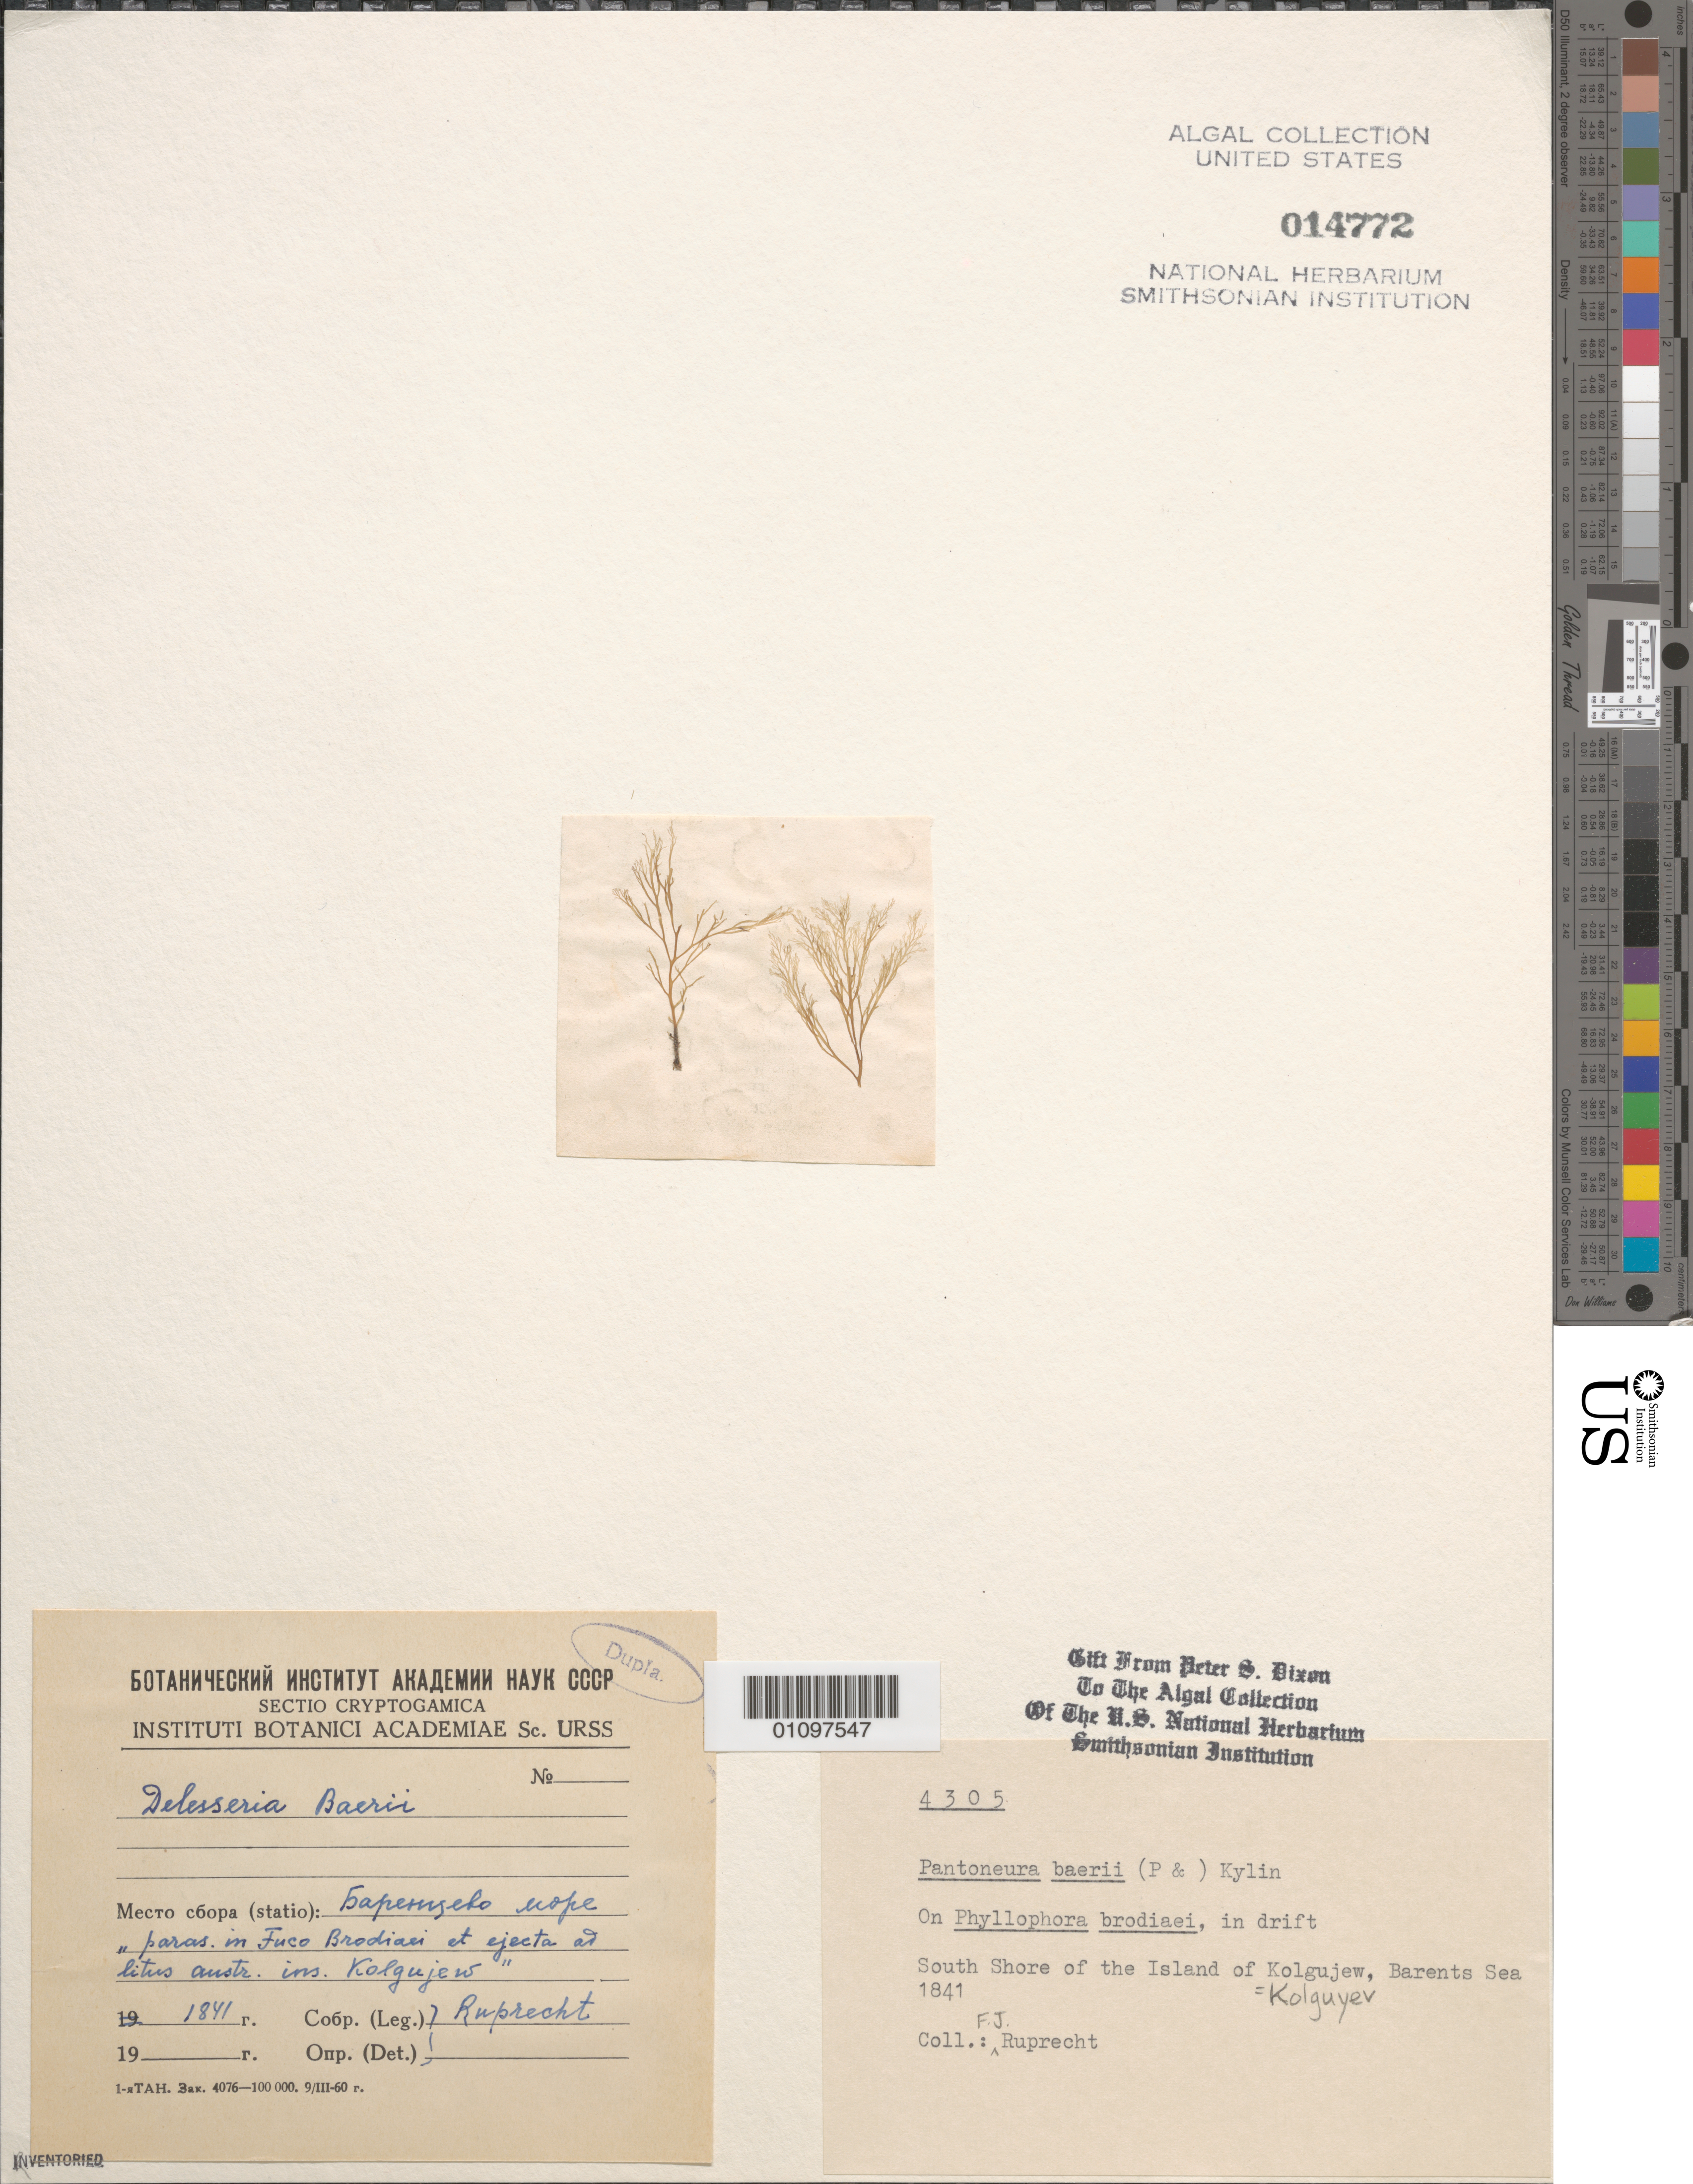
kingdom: Plantae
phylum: Rhodophyta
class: Florideophyceae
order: Ceramiales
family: Delesseriaceae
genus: Pantoneura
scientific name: Pantoneura fabriciana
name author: (Lyngb.) M.J. Wynne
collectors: F. J. Ruprecht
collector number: PSD 4305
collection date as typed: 1841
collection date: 1841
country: Russian Federation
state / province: Arkhangelsk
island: Kolguyev Island (Kolgujew Island)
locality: Barents Sea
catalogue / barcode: US 14772